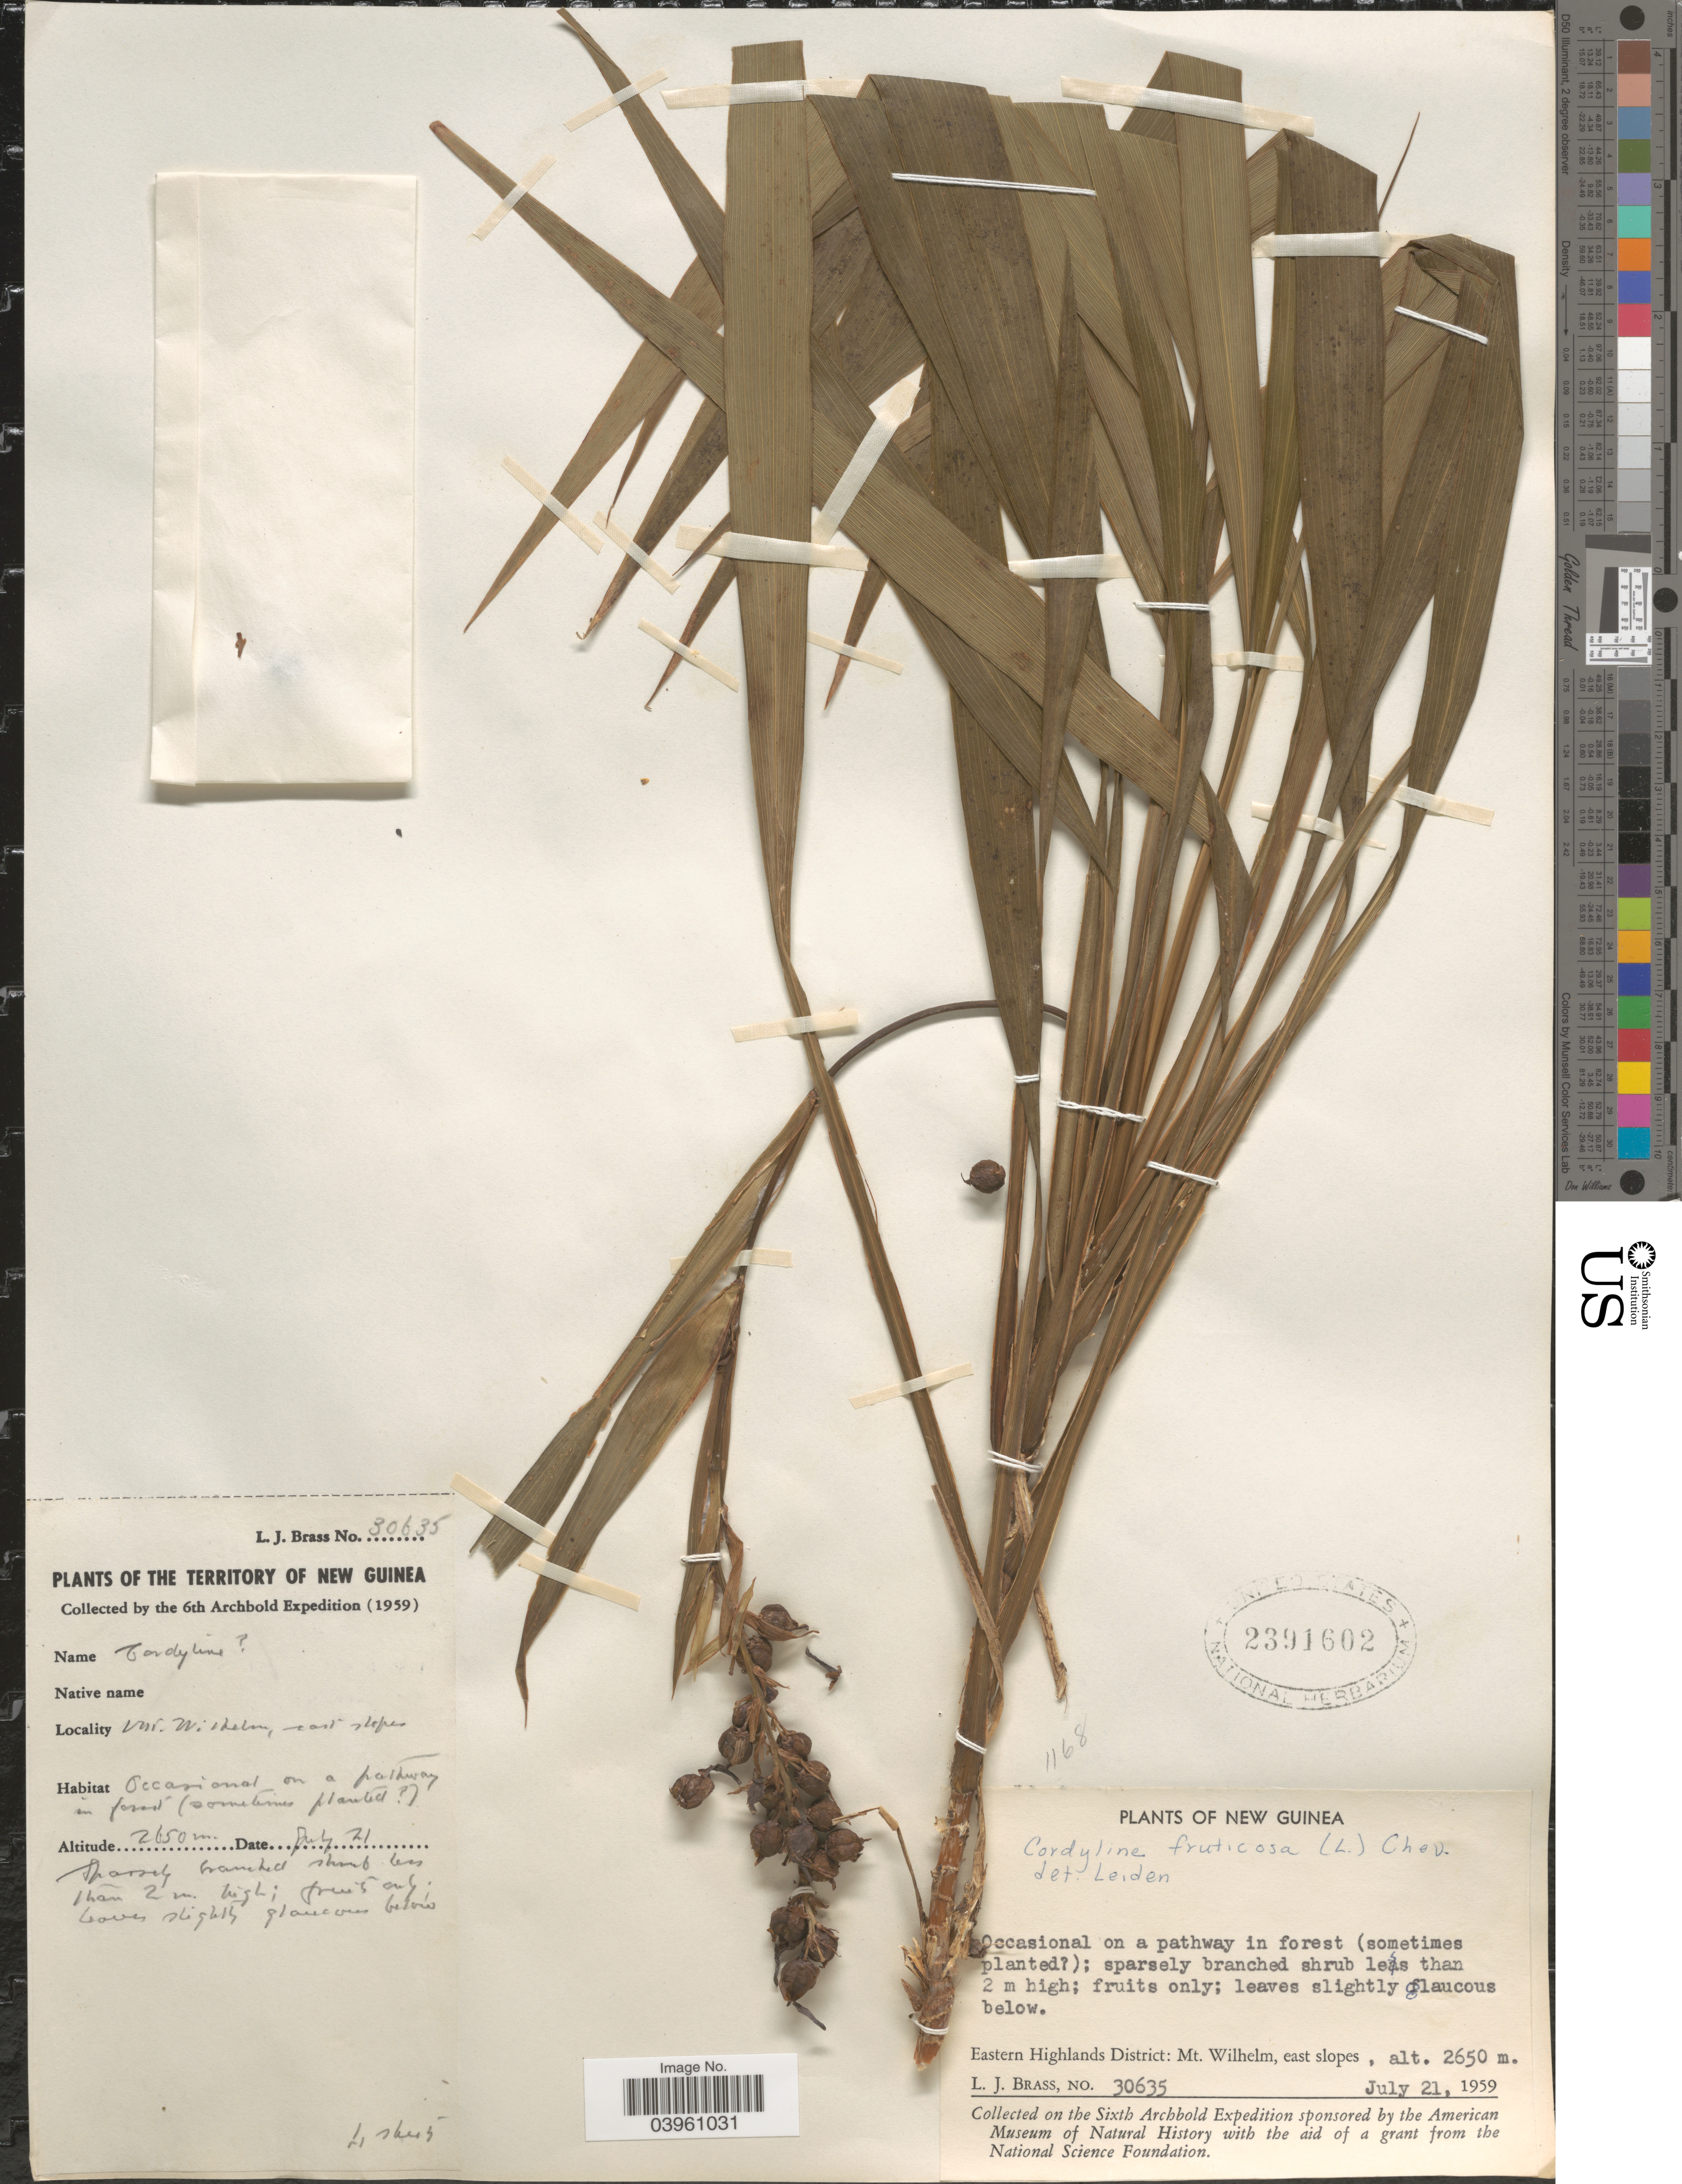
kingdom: Plantae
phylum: Tracheophyta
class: Liliopsida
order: Asparagales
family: Asparagaceae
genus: Cordyline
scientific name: Cordyline fruticosa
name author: (L.) A. Chev.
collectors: L. J. Brass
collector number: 30635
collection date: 1959-07-21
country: Papua New Guinea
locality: The Territory of New Guinea. Eastern Highlands District: Mt. Wilhelm, east slopes.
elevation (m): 2650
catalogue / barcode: US 2391602